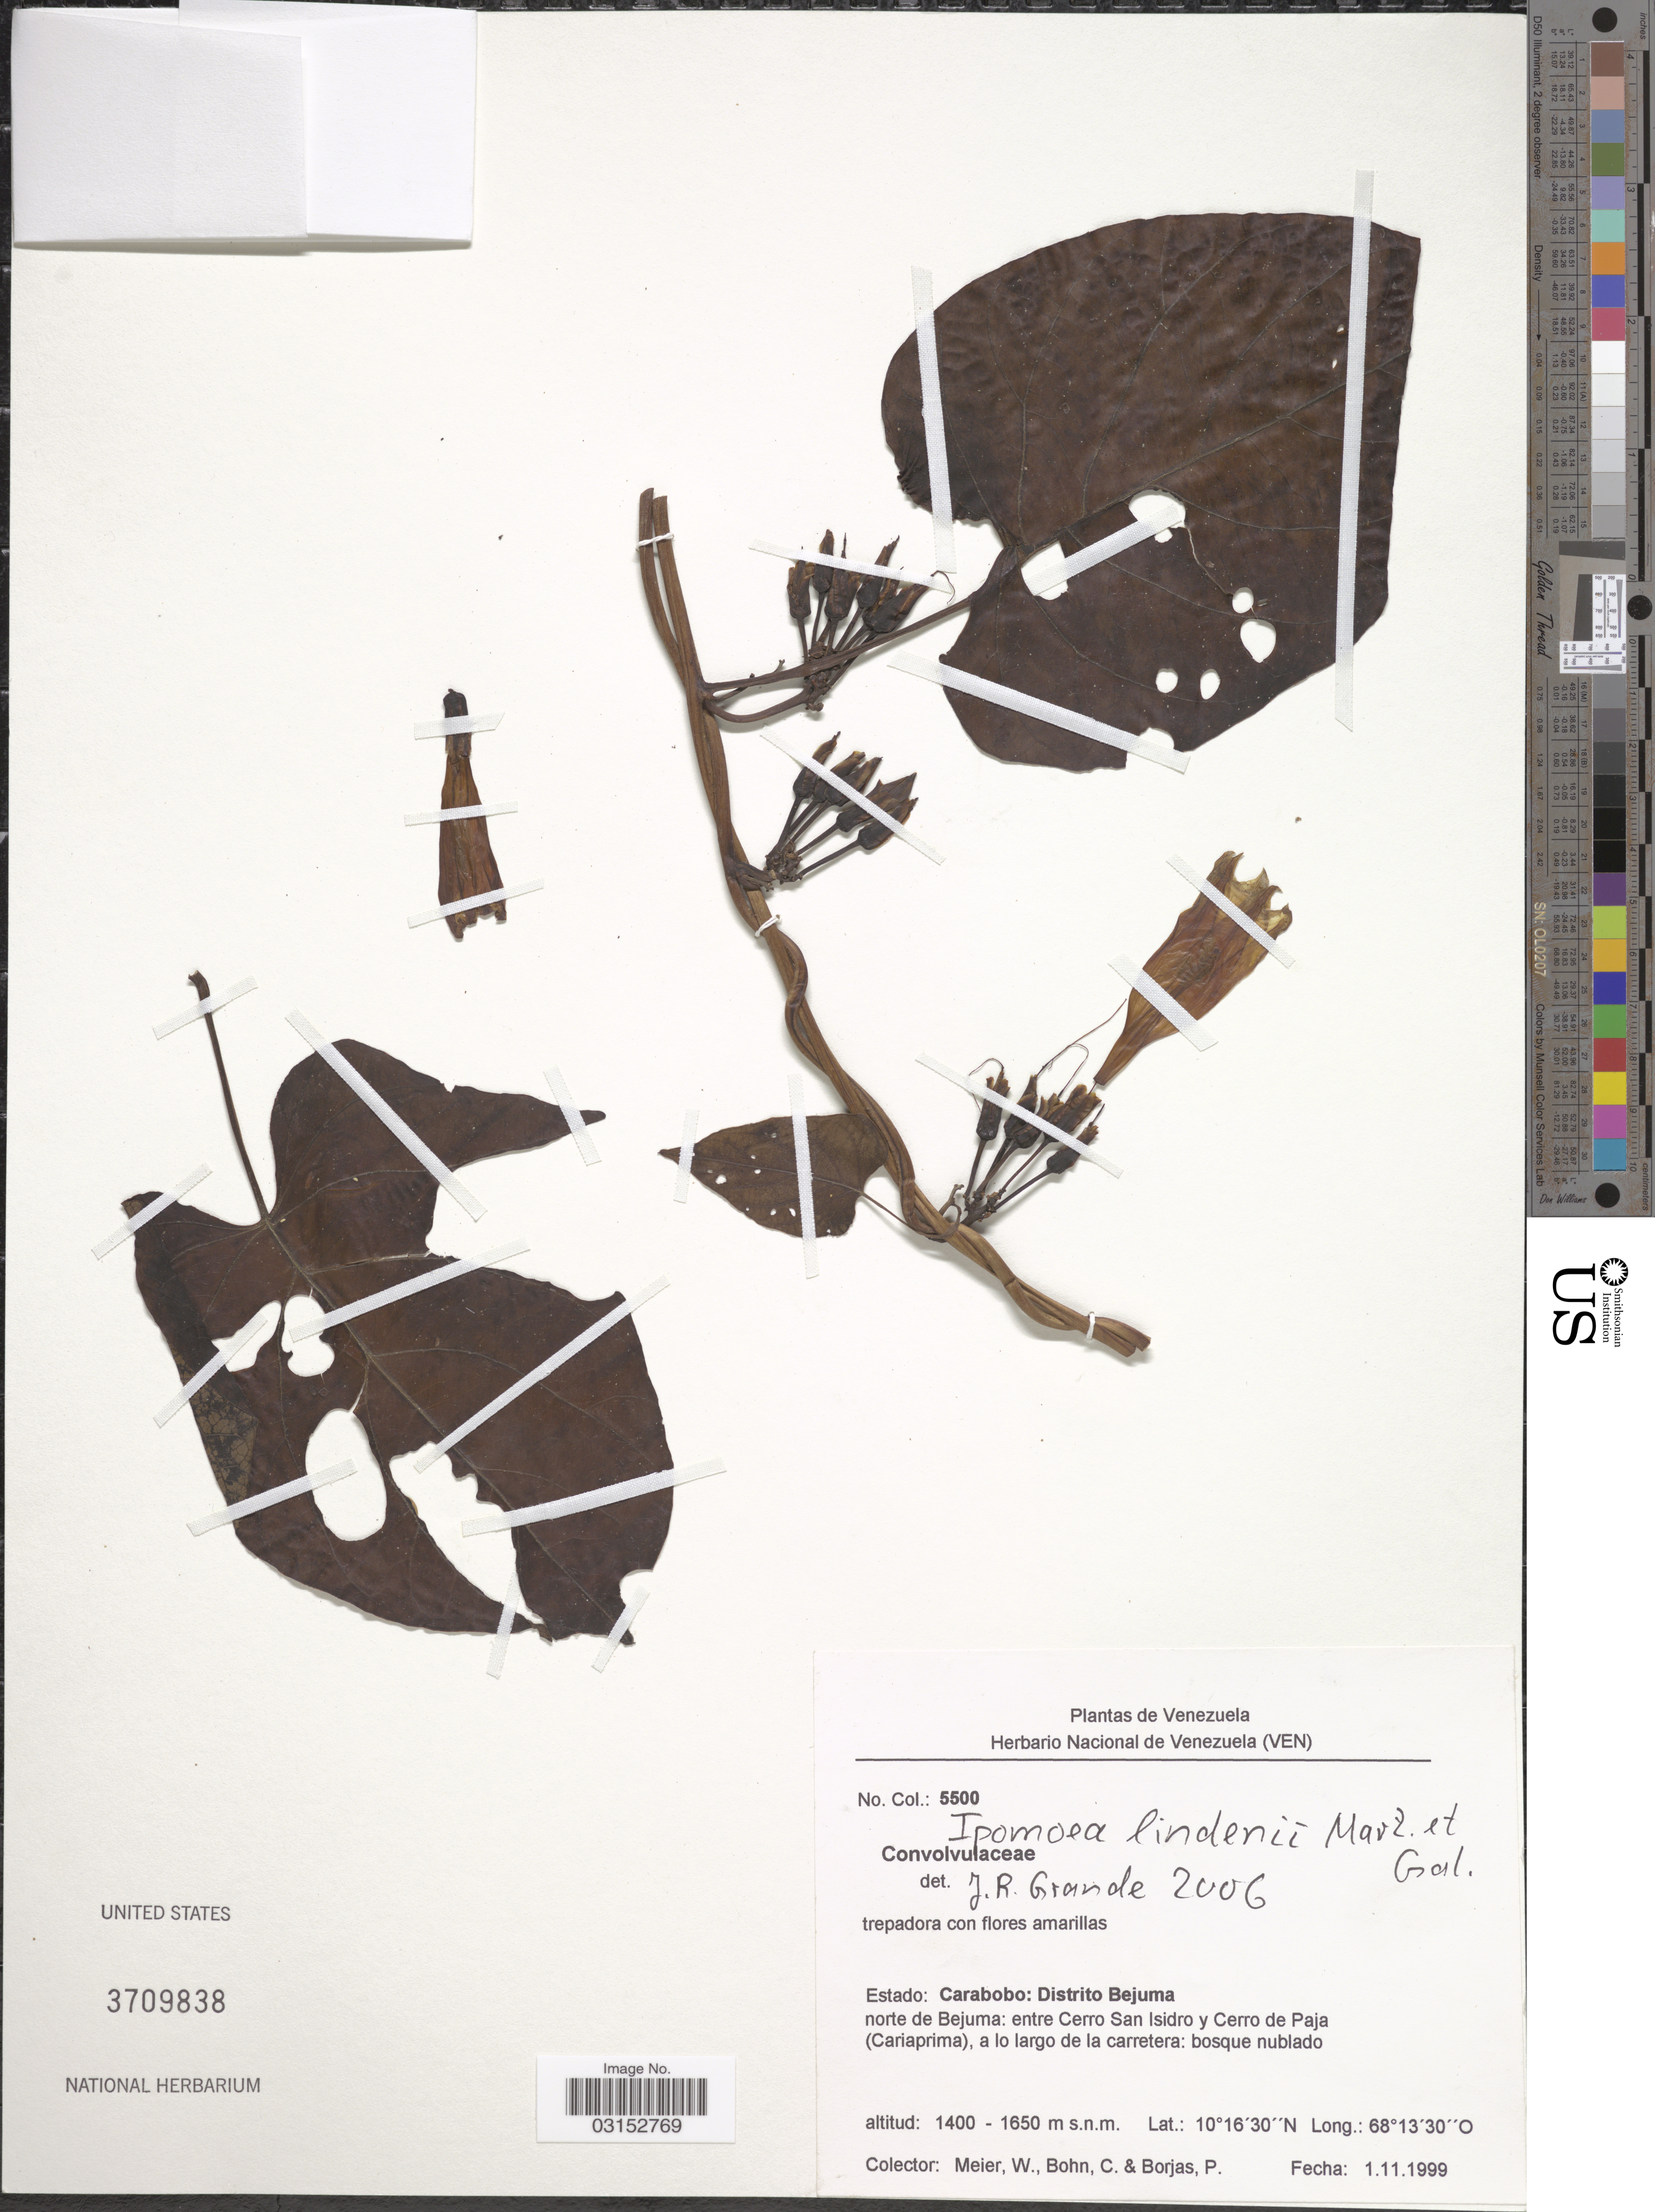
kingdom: Plantae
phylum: Tracheophyta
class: Magnoliopsida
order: Solanales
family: Convolvulaceae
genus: Ipomoea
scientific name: Ipomoea lindenii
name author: Galeotti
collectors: W. Meier, C. Bohn & P. Borjas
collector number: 5500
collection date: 1999-11-01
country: Venezuela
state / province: Carabobo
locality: Distrito Bejuma, norte de Bejuma: entre Cerro San Isidro y Cerro de Paja (Cariaprima), a lo largo de la carretera: bosque nublado.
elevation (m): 1400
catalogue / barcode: US 3709838